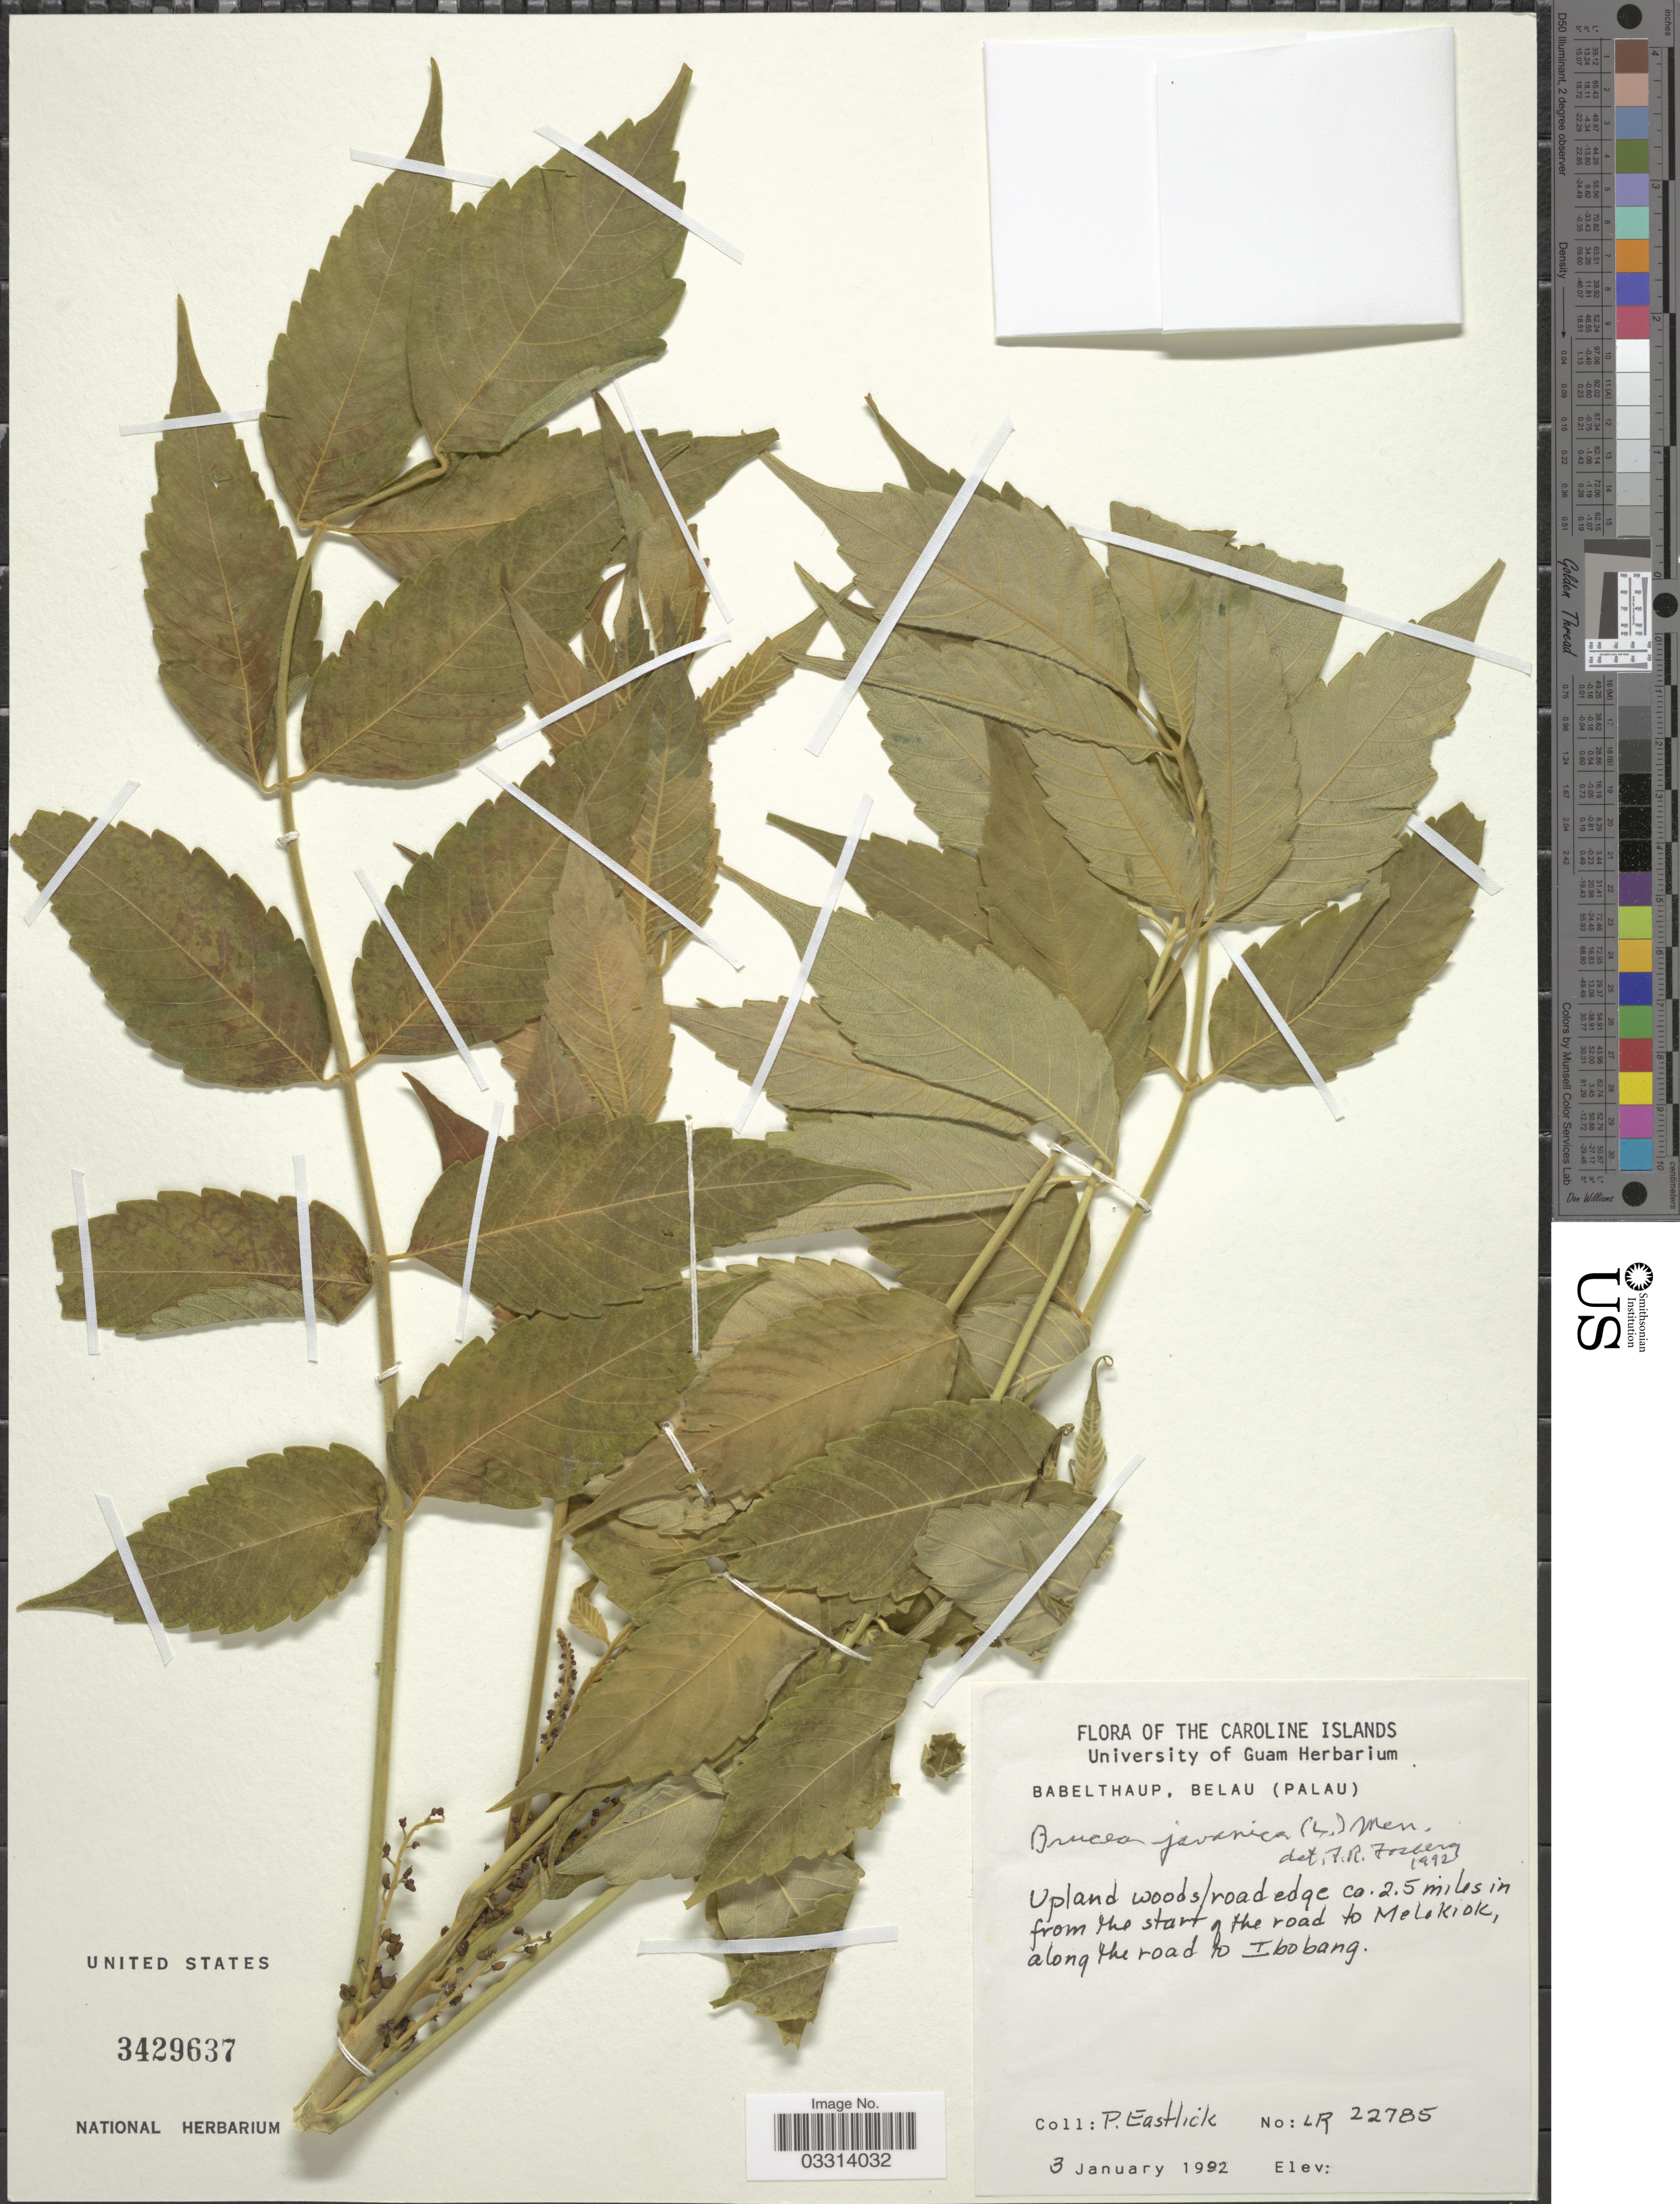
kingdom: Plantae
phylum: Tracheophyta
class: Magnoliopsida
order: Sapindales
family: Simaroubaceae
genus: Brucea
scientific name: Brucea javanica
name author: (L.) Merr.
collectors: P. Eastlick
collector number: LR22785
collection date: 1992-01-03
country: Palau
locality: The Caroline Islands. Upland woods/road edge ca. 2.5 miles in from the start of the road to Melekiok, along the road to Ibobang.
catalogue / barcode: US 3429637